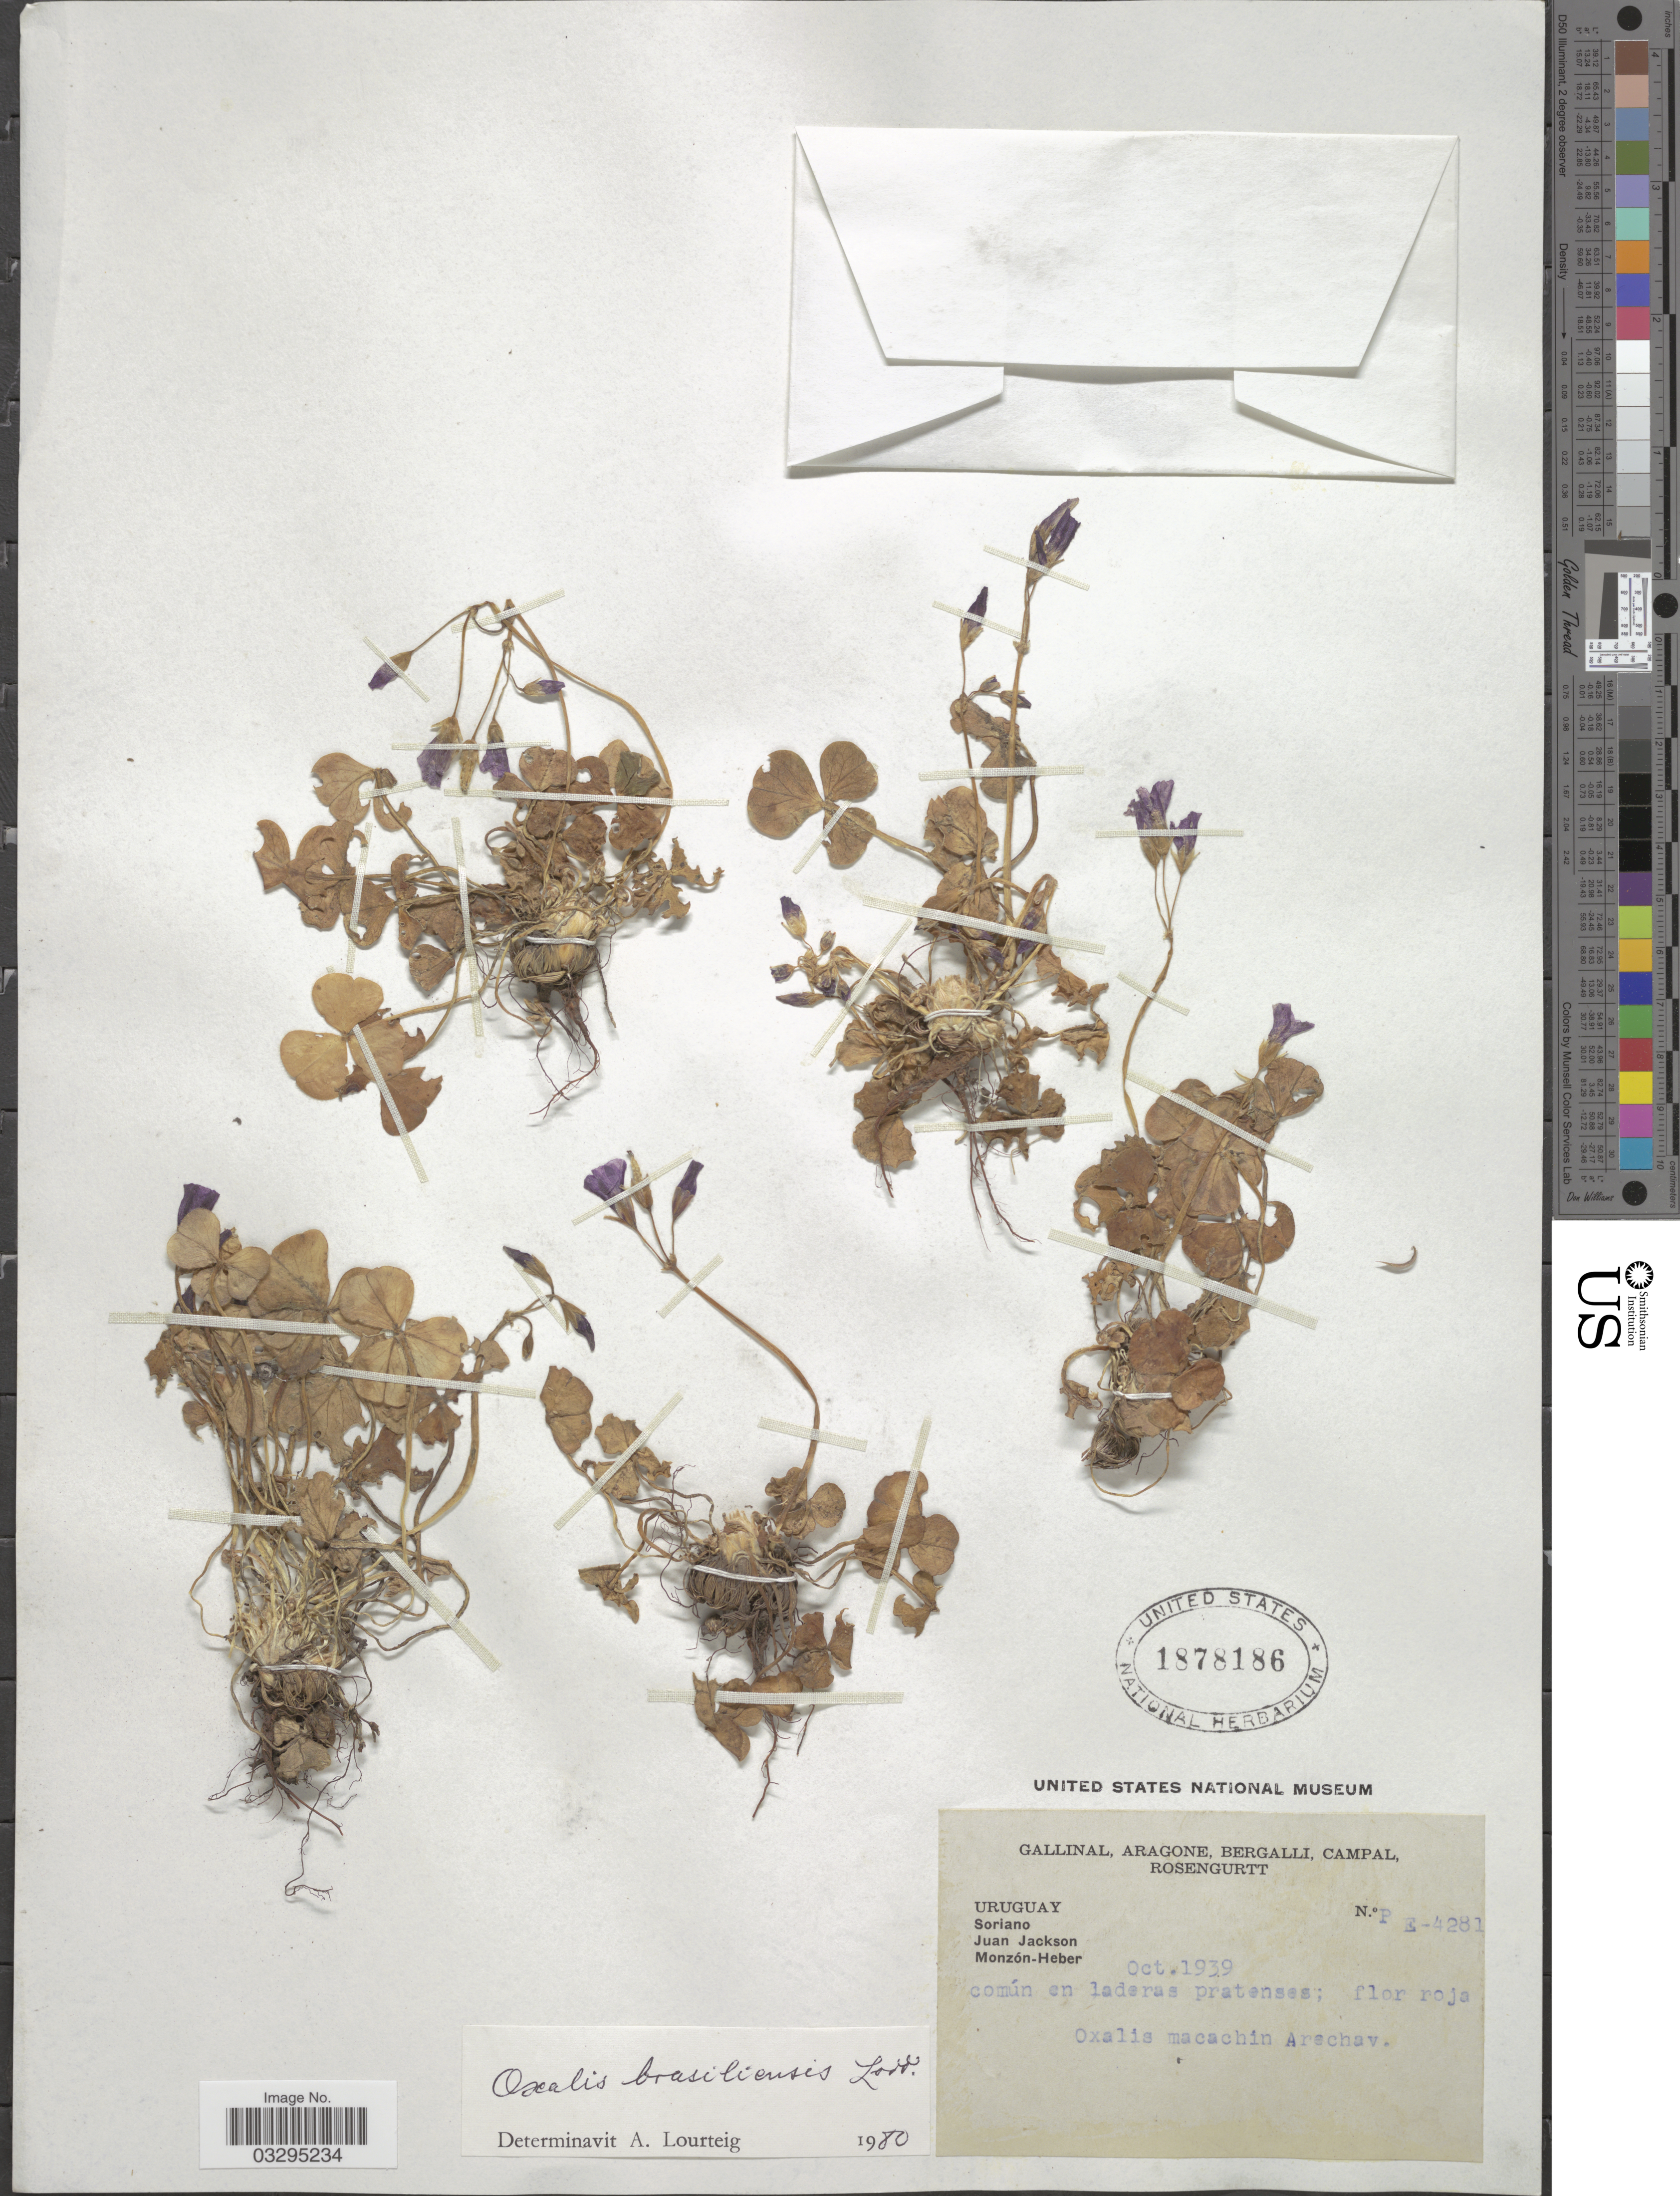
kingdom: Plantae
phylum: Tracheophyta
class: Magnoliopsida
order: Oxalidales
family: Oxalidaceae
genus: Oxalis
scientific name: Oxalis brasiliensis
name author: G. Lodd.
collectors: -. Gallinal, -- Aragone, -- Bergalli, -- Campal & Rosengurtt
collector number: PE-4281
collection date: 1939-10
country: Uruguay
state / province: Soriano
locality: Juan Jackson. Monzón-Heber. Común en laderas pratenses.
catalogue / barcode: US 1878186